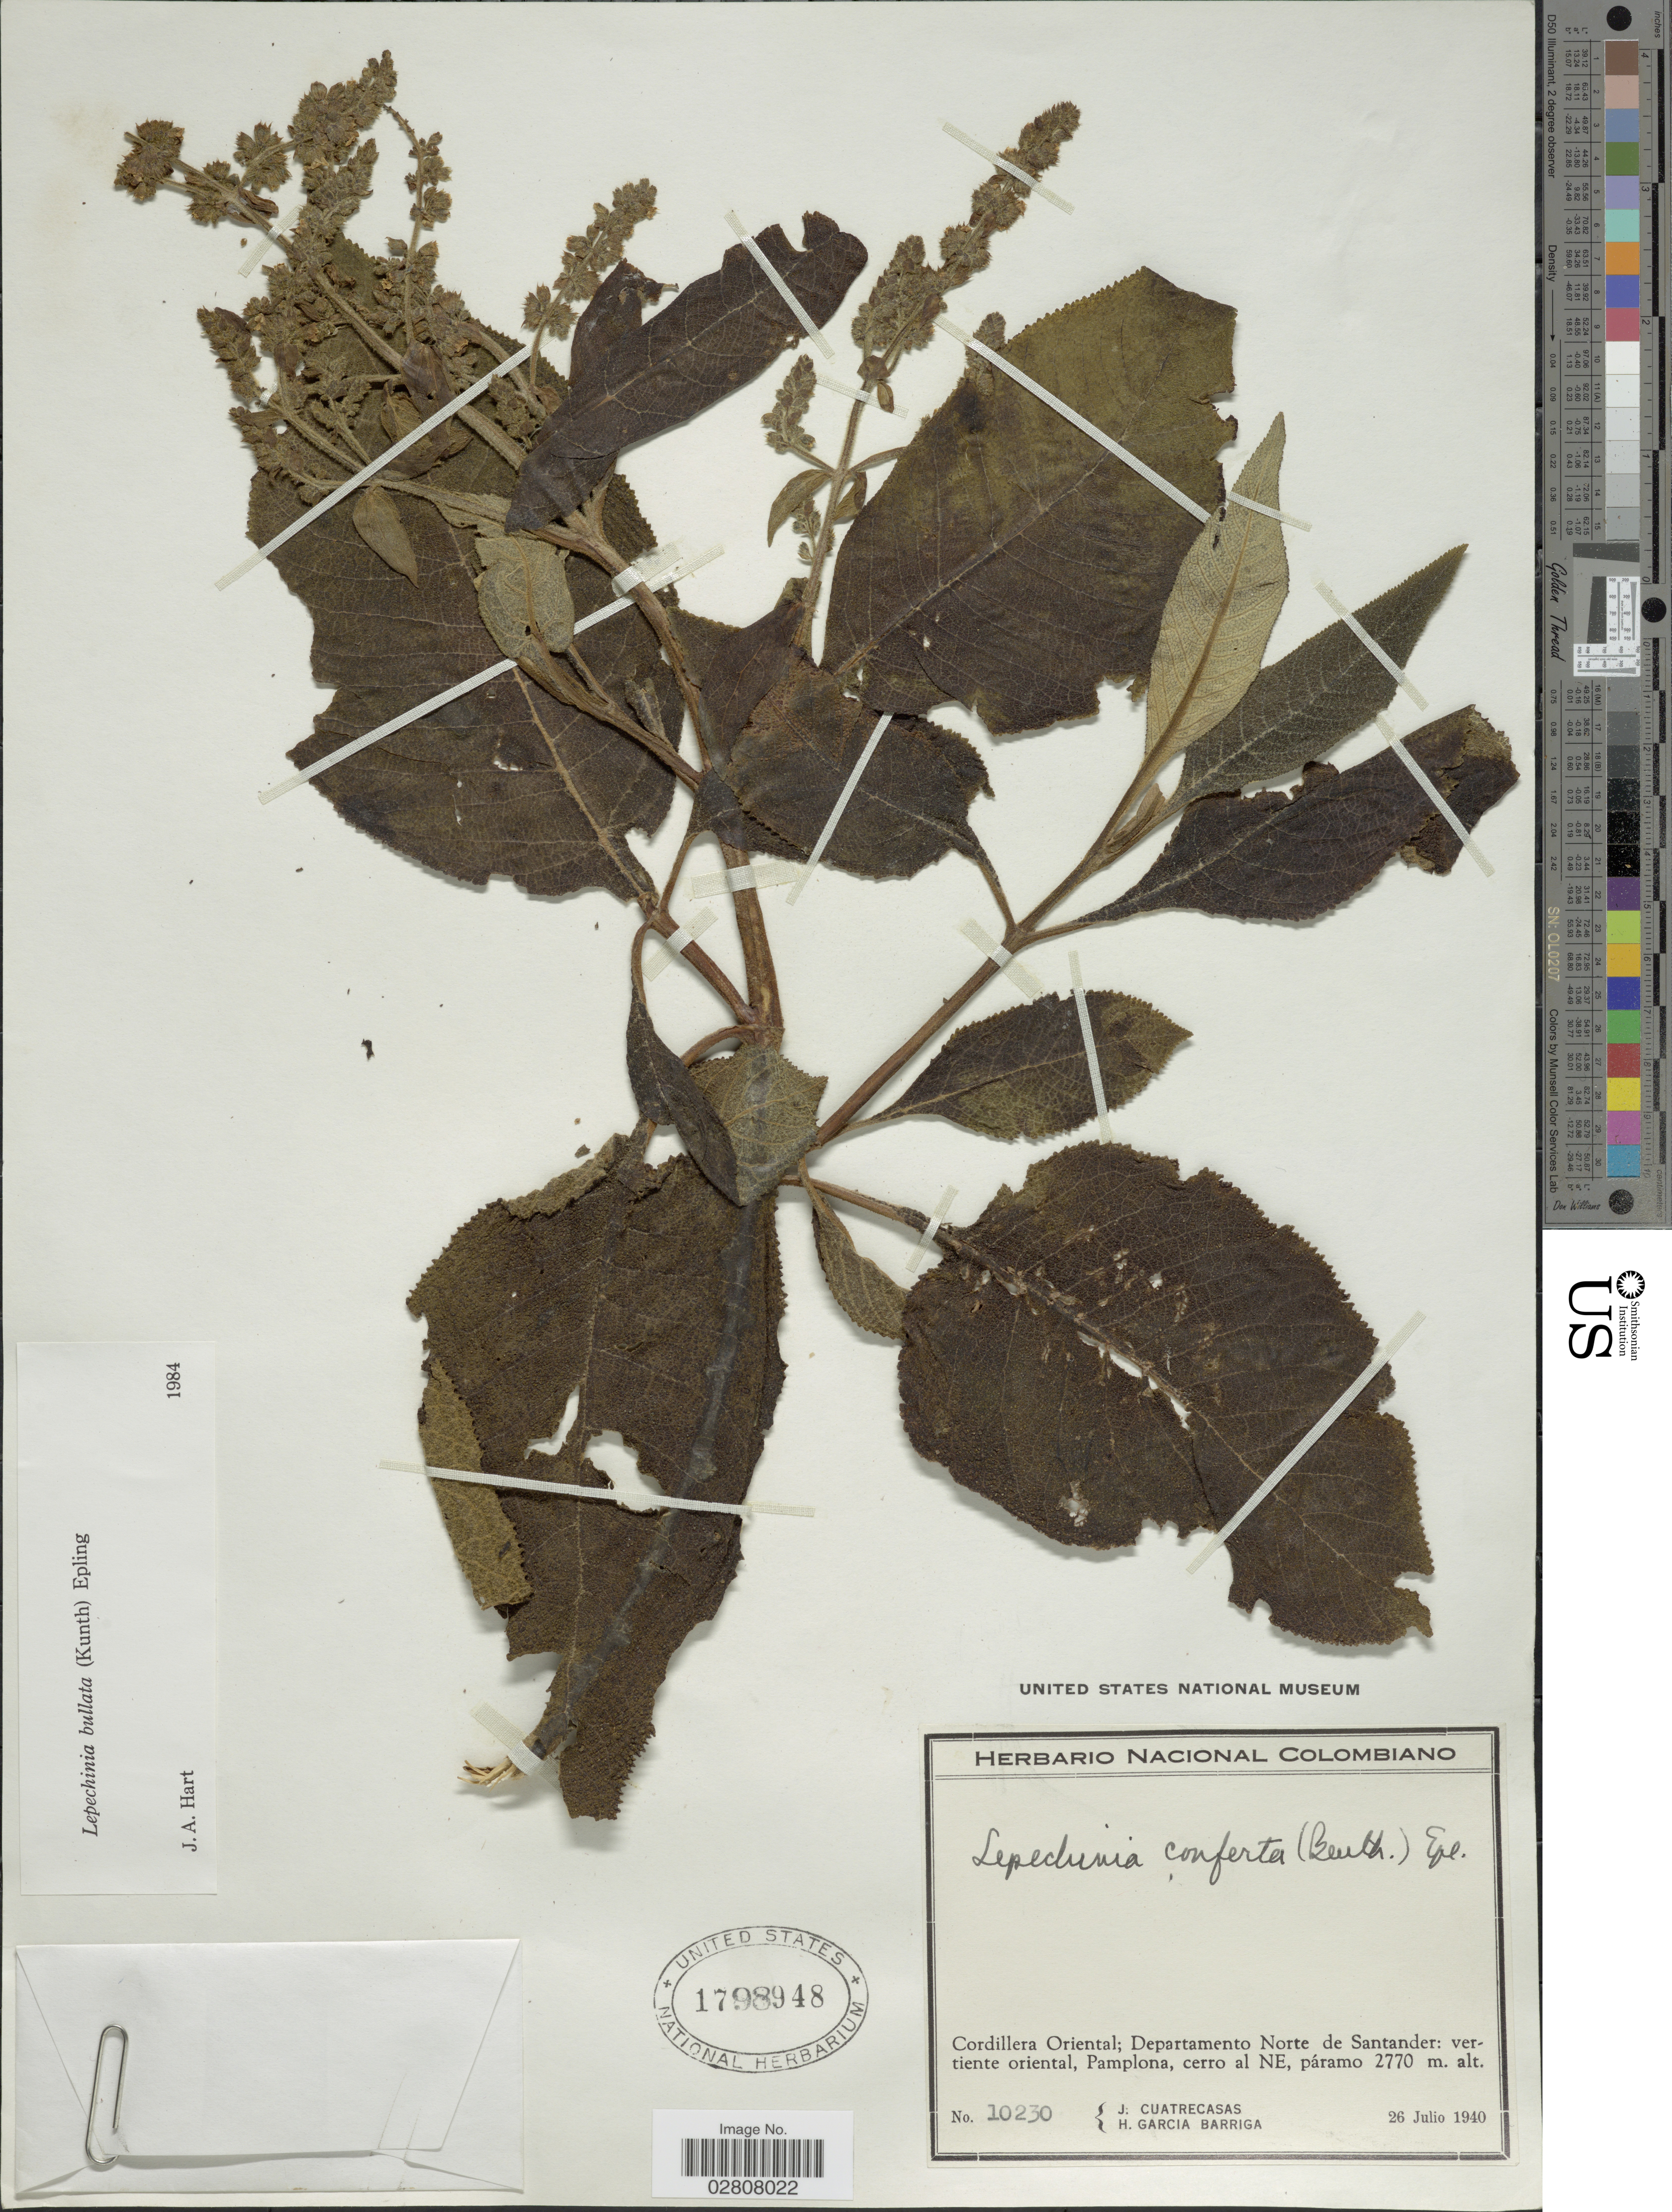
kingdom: Plantae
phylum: Tracheophyta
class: Magnoliopsida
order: Lamiales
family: Lamiaceae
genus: Lepechinia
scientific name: Lepechinia bullata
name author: (Kunth) Epling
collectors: J. Cuatrecasas & H. García Barriga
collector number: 10230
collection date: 1940-07-26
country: Colombia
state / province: Norte de Santander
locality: Cordillera Oriental; Departamento Norte de Santander: vertiente oriental, Pamplona, cerro al NE, páramo.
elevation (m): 2770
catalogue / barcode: US 1798948